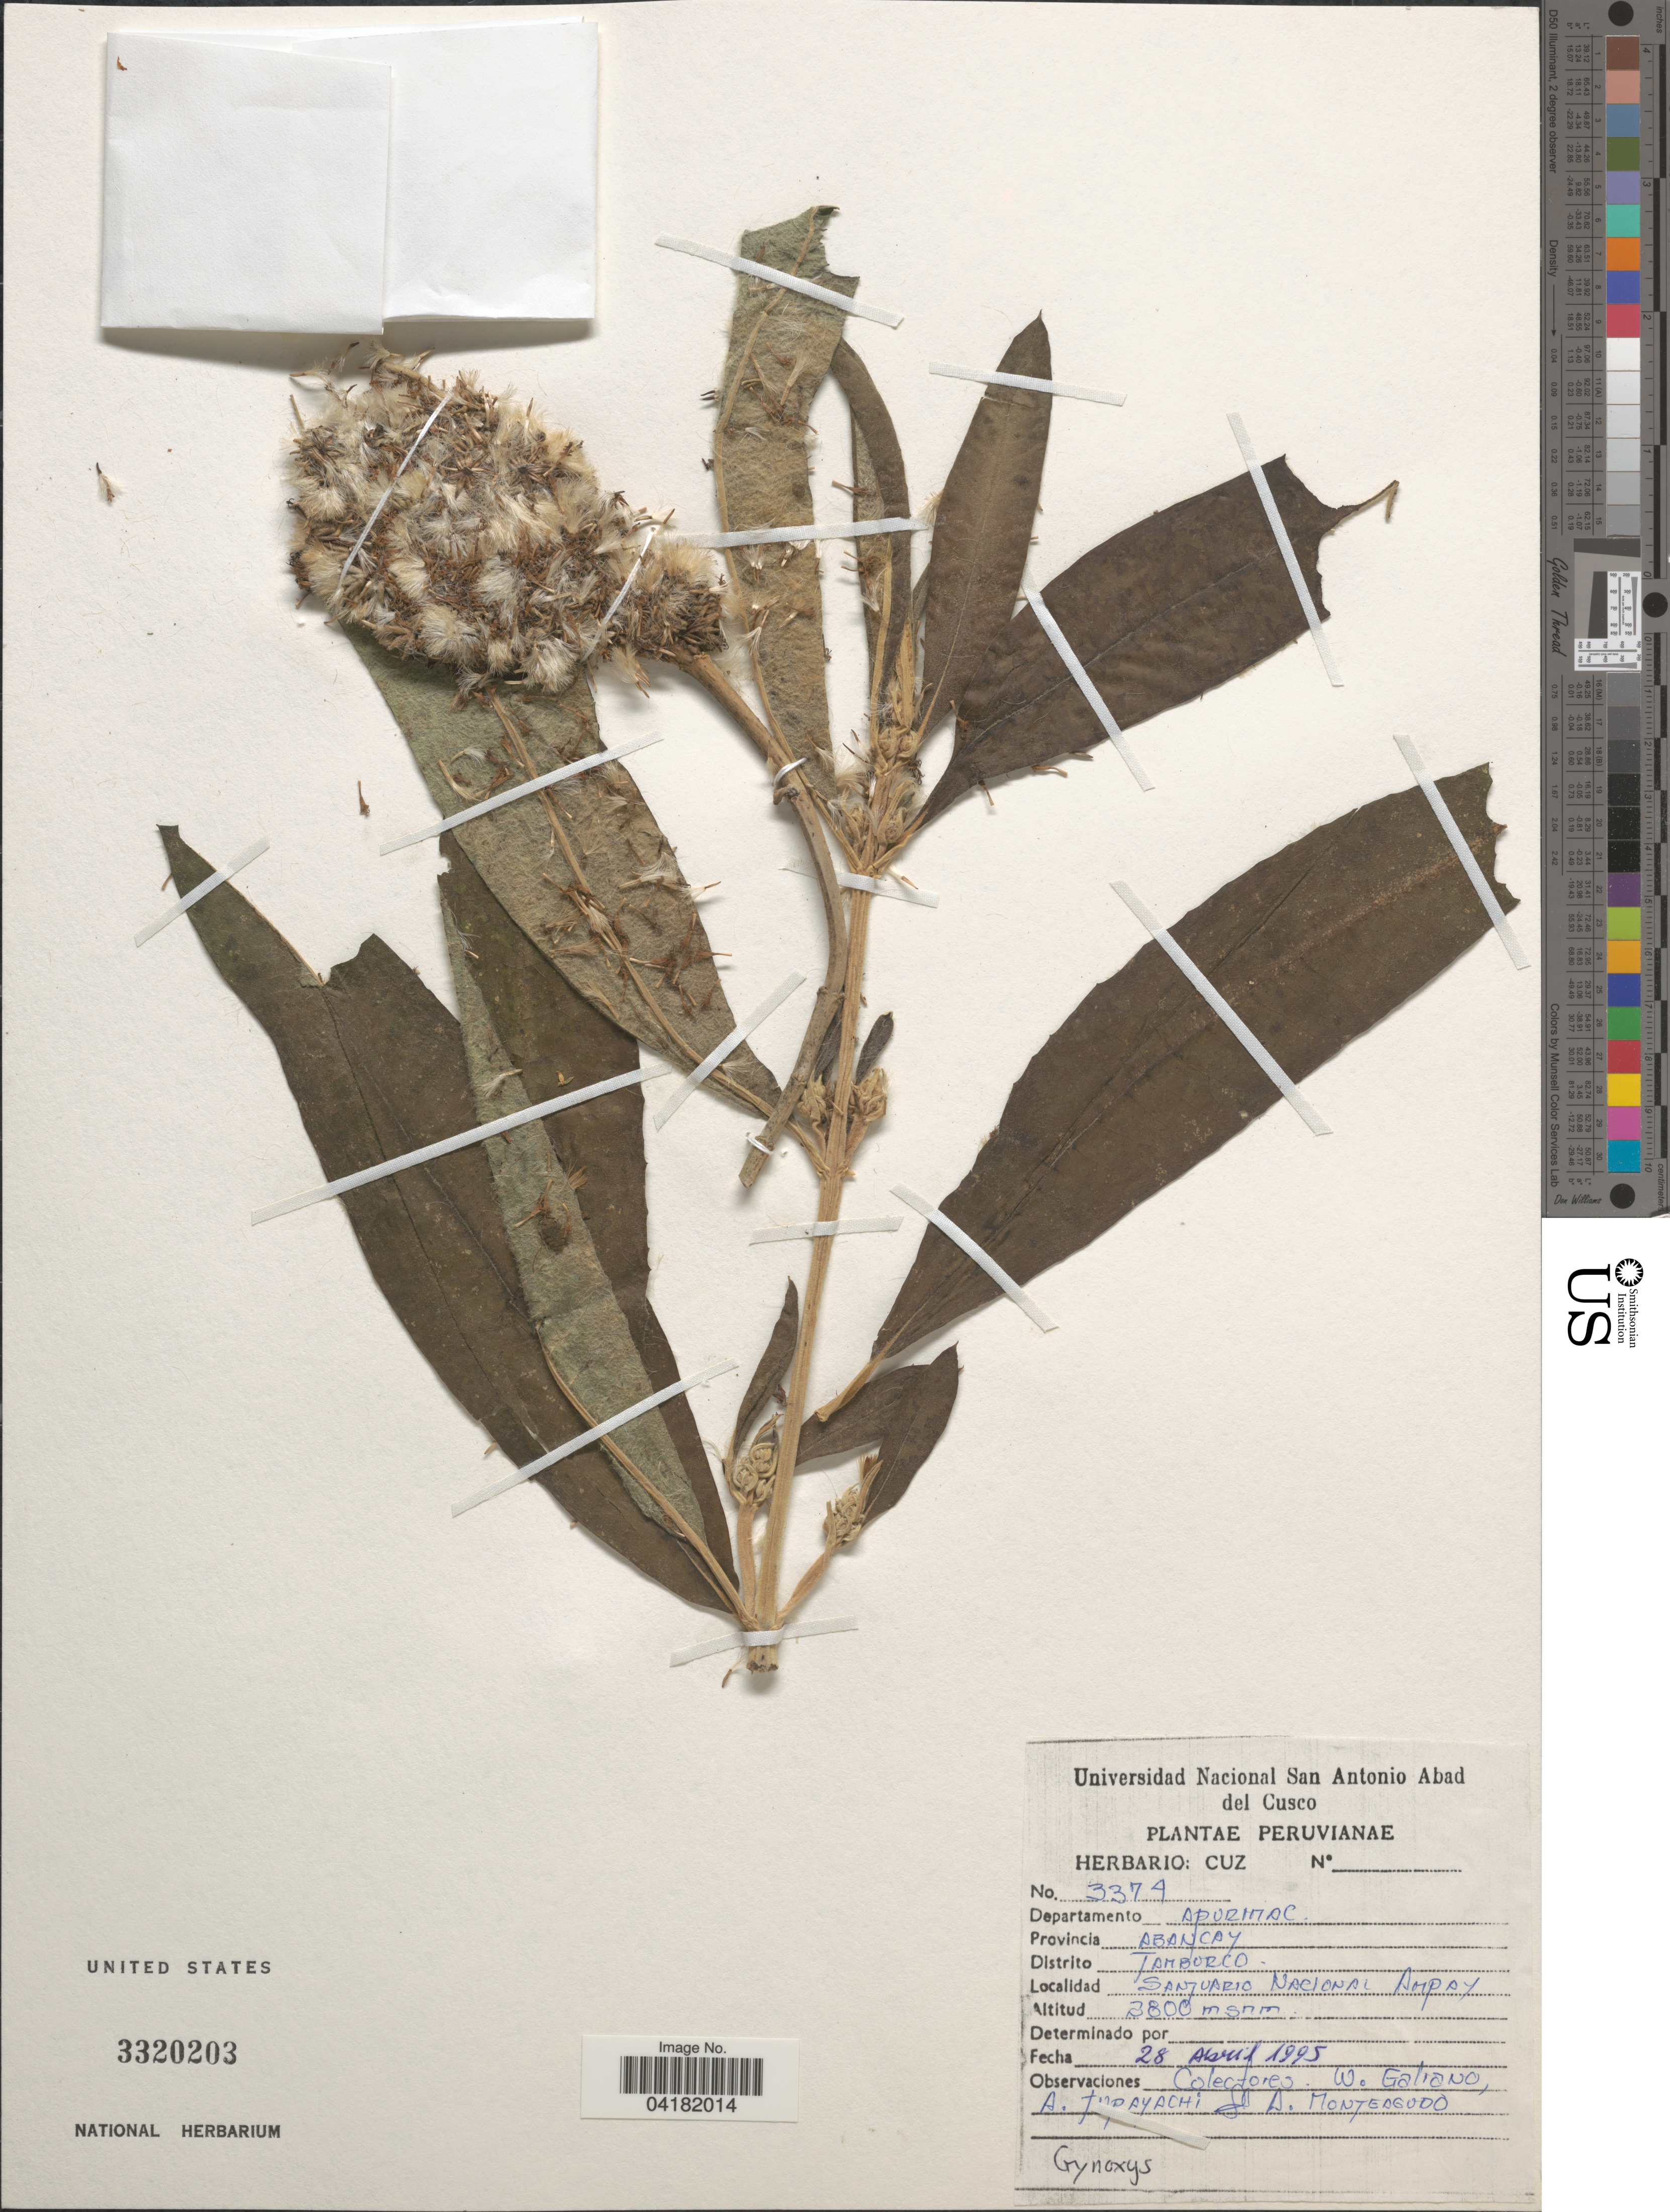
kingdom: Plantae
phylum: Tracheophyta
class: Magnoliopsida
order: Asterales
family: Asteraceae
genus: Gynoxys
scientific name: Gynoxys sp.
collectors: W. Galiano, A. Tupayachi & A. Monteagudo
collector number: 3374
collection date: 1995-04-28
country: Peru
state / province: Apurimac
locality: Peruvianae. Departamento Apurimac. Provincia Abancay. Distrito Tamburco. Sanjuario Nacional Ampay.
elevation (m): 3800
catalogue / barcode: US 3320203